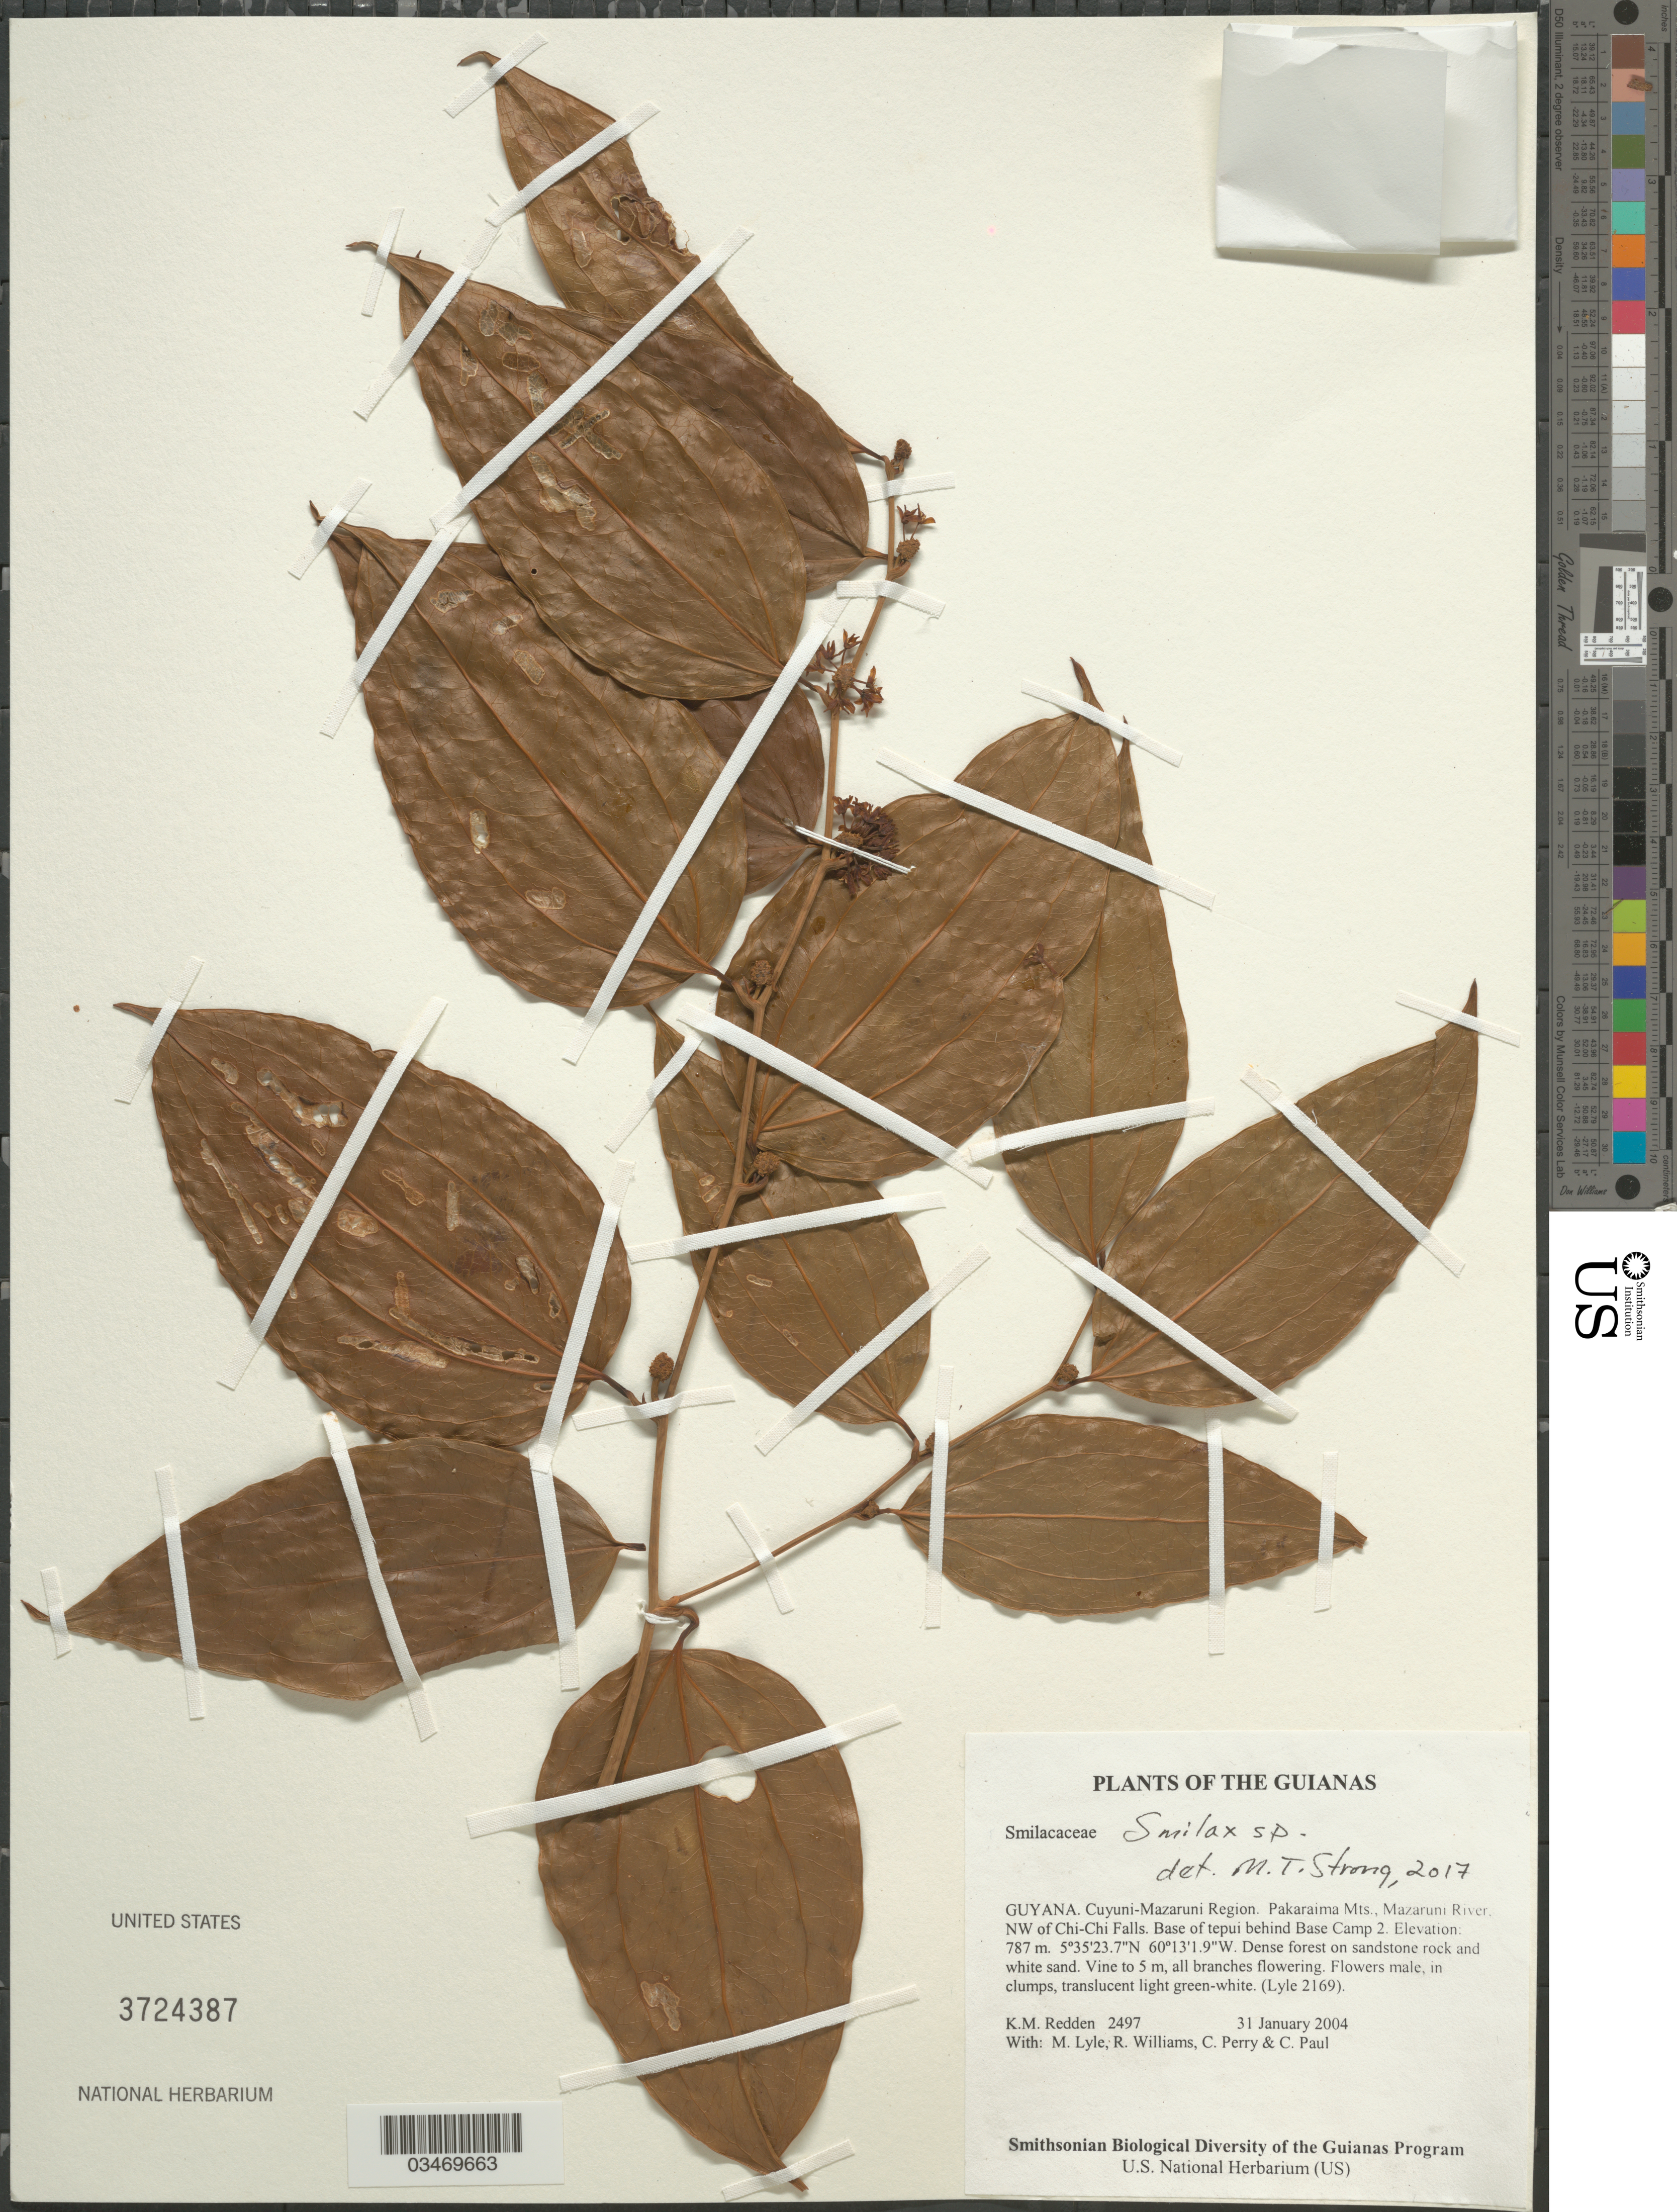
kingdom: Plantae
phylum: Tracheophyta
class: Liliopsida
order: Liliales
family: Smilacaceae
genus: Smilax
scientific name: Smilax sp.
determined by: Strong, M. T., (US), Smithsonian Institution - National Museum of Natural History (UNITED STATES)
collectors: K. M. Redden, M. Lyle, R. Williams, C. Perry & C. Paul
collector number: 2497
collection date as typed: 31 January 2004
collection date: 2004-01-31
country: Guyana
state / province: Cuyuni-Mazaruni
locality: Pakaraima Mts., Mazaruni River, NW of Chi-Chi Falls. Base of tepui behind Base Camp 2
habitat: Dense forest on sandstone rock and white sand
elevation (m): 787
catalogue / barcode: US 3724387